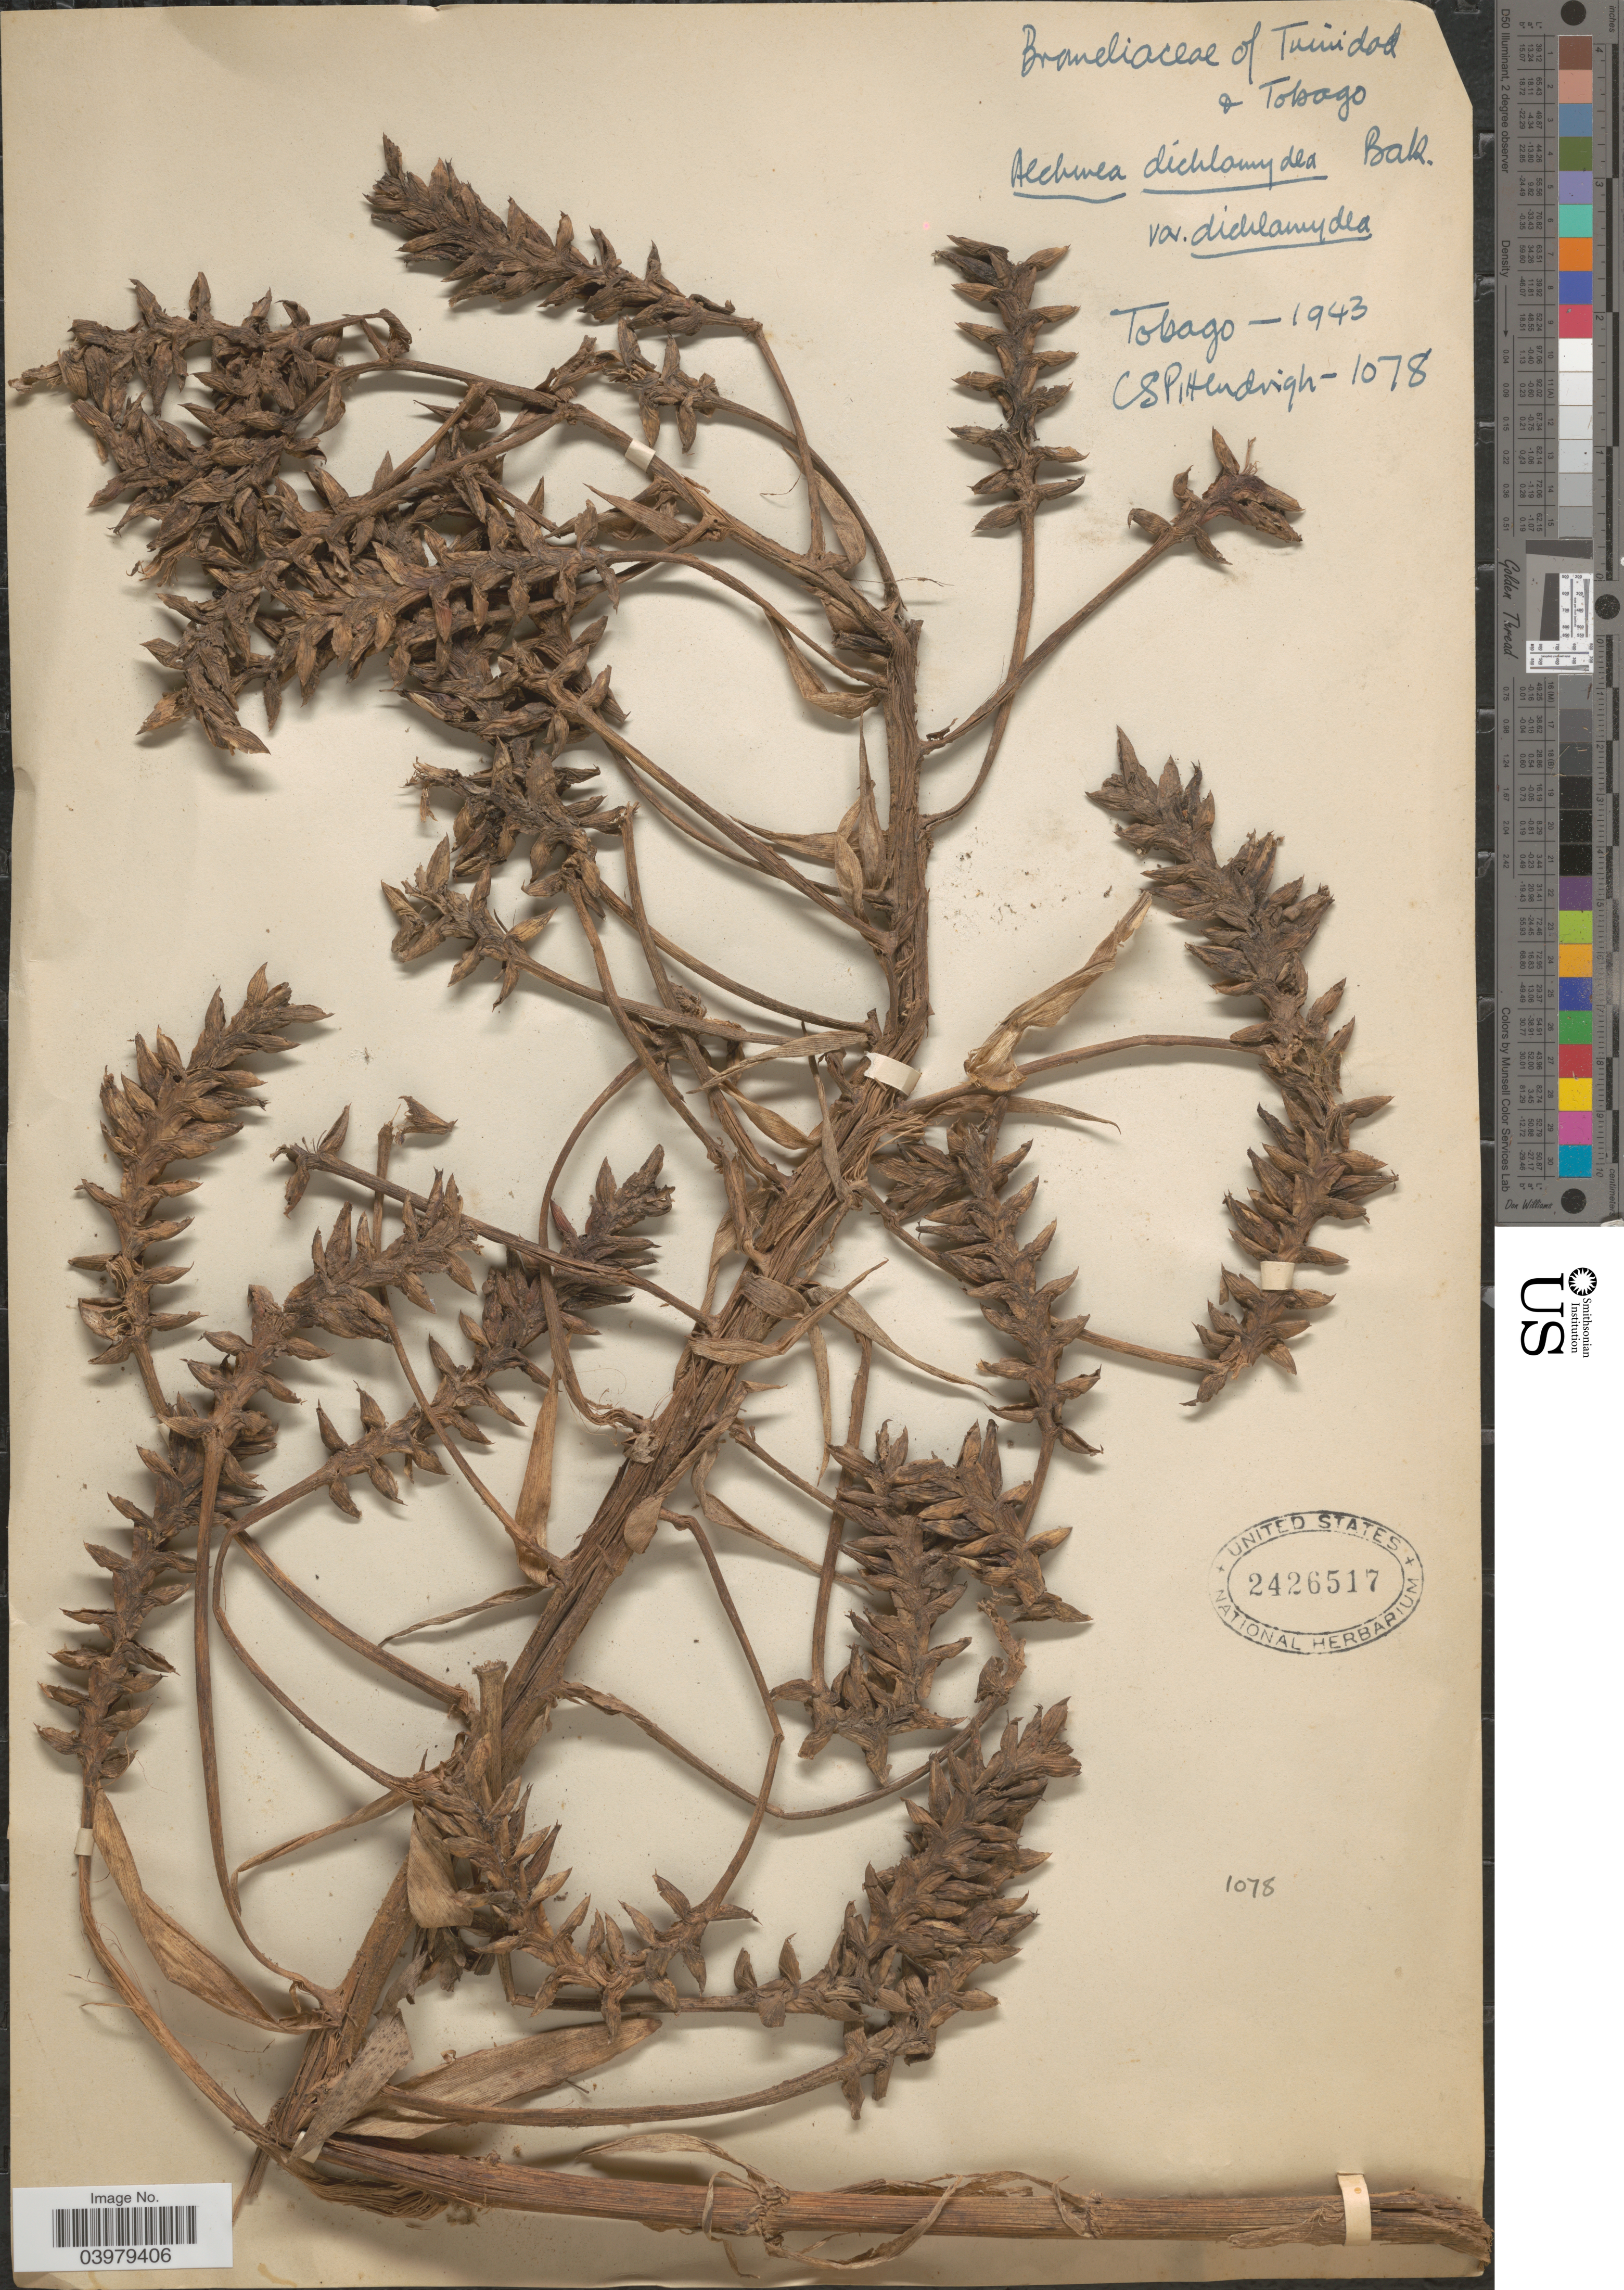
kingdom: Plantae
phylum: Tracheophyta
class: Liliopsida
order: Poales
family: Bromeliaceae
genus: Aechmea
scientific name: Aechmea dichlamydea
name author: Baker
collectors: C. Pittendrigh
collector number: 1078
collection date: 1943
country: Trinidad and Tobago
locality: Tobago.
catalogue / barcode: US 2426517